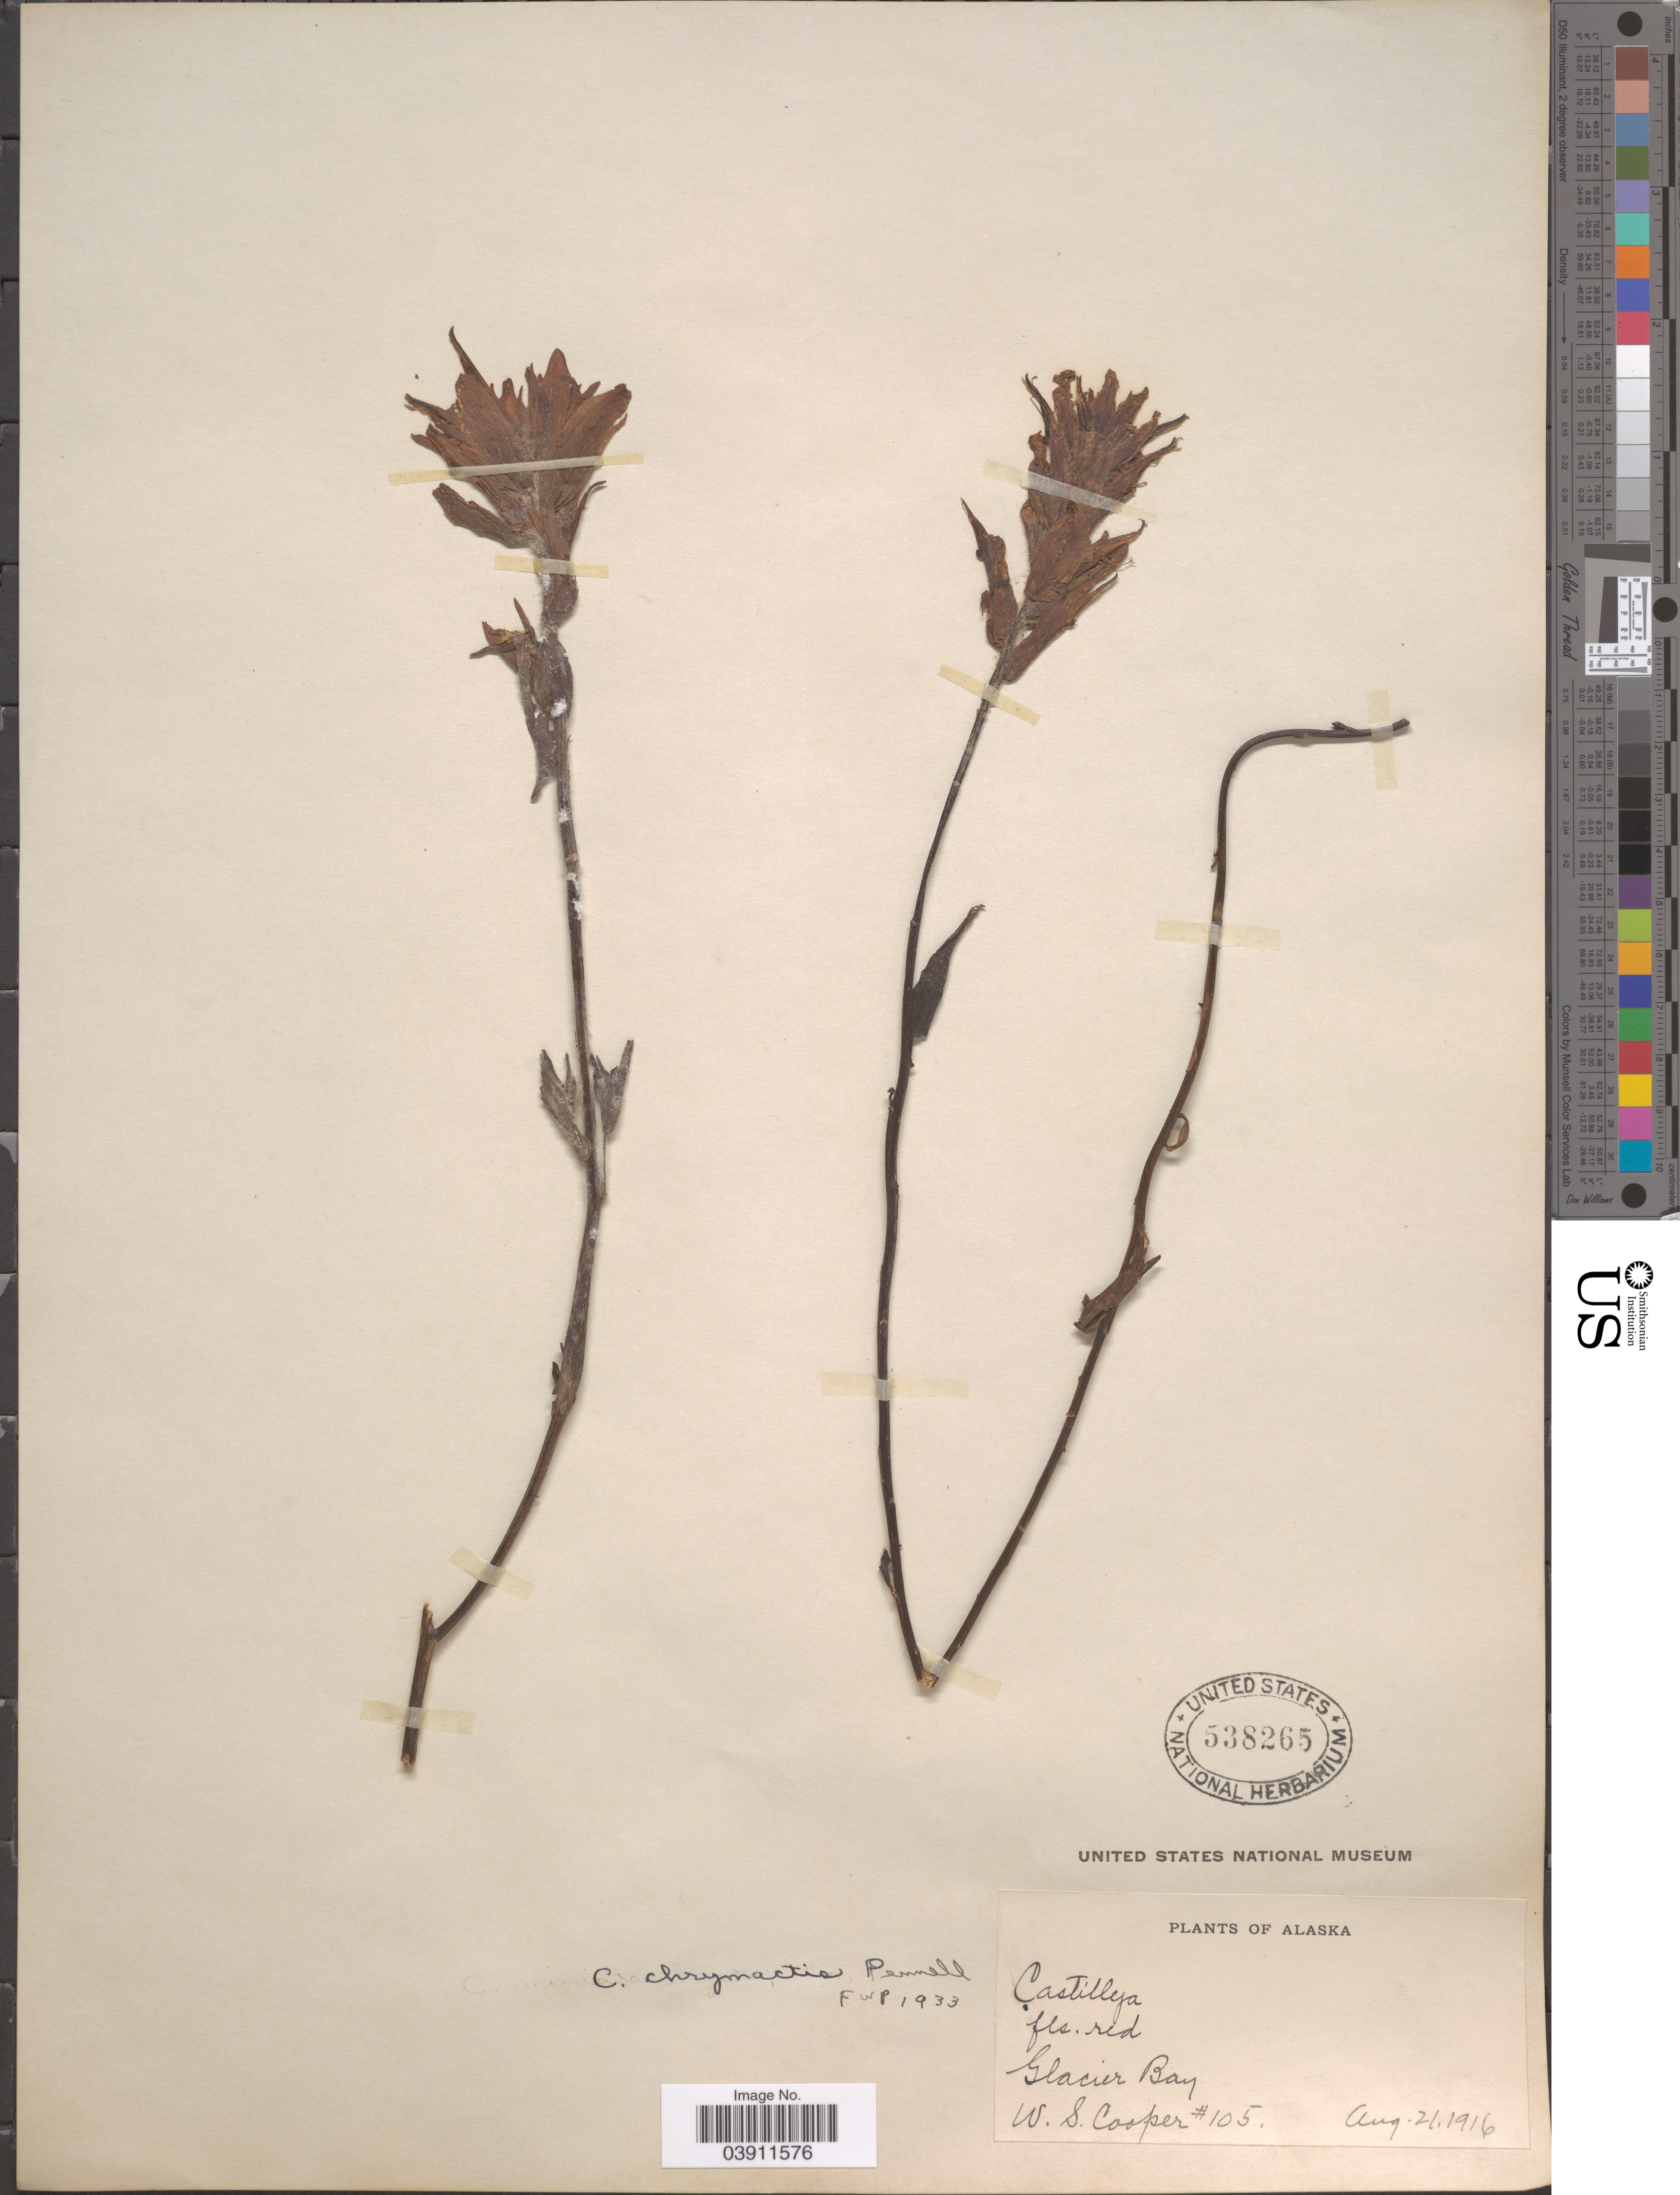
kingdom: Plantae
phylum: Tracheophyta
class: Magnoliopsida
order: Lamiales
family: Orobanchaceae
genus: Castilleja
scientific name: Castilleja chrymactis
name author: Pennell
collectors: W. Cooper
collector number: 105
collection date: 1916-08-21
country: United States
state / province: Alaska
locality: Glacier Bay.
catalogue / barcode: US 538265